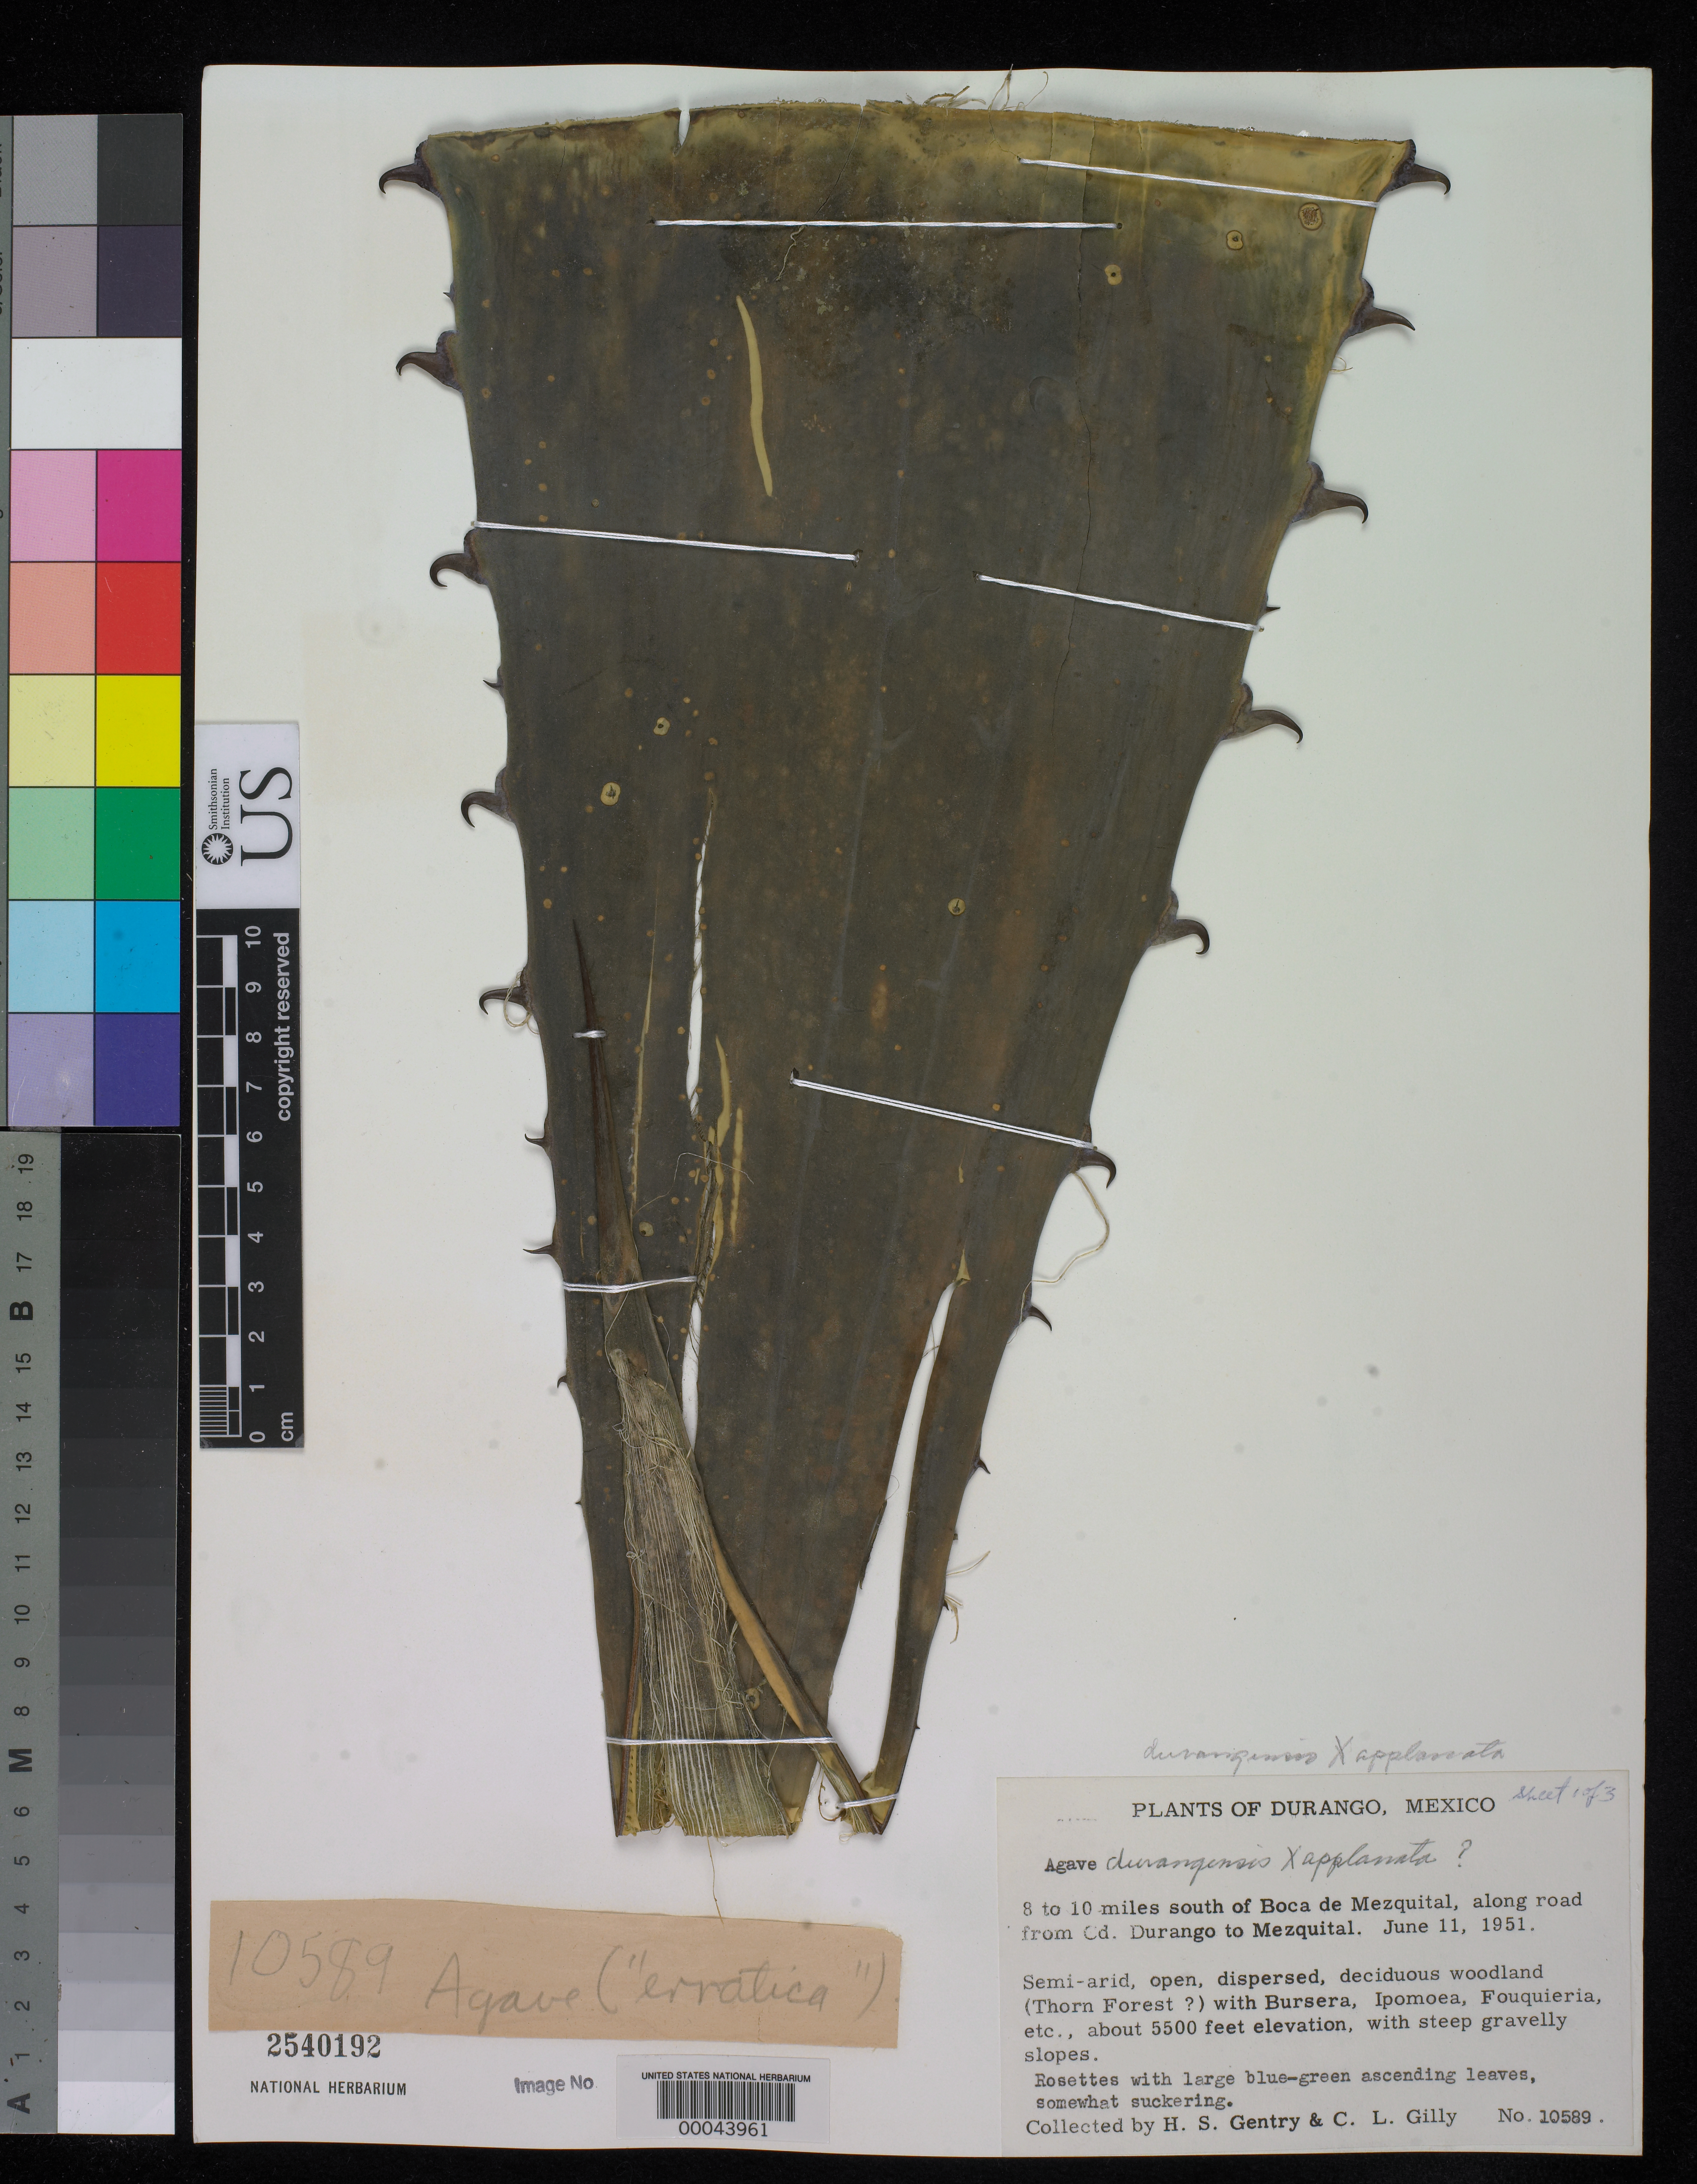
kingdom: Plantae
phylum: Tracheophyta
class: Liliopsida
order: Asparagales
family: Asparagaceae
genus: Agave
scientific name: Agave applanata x A. durangensis Gentry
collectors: H. S. Gentry & C. Gilly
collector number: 10589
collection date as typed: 11 Jun 1951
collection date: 1951-06-11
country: Mexico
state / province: Durango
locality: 8-10 mi S of Boca de Mezquital, along road from Cd Durango to Mezquital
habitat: Semi-arid, open, dispersed, deciduous woodland (thorn forest)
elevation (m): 1676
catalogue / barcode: US 2540192